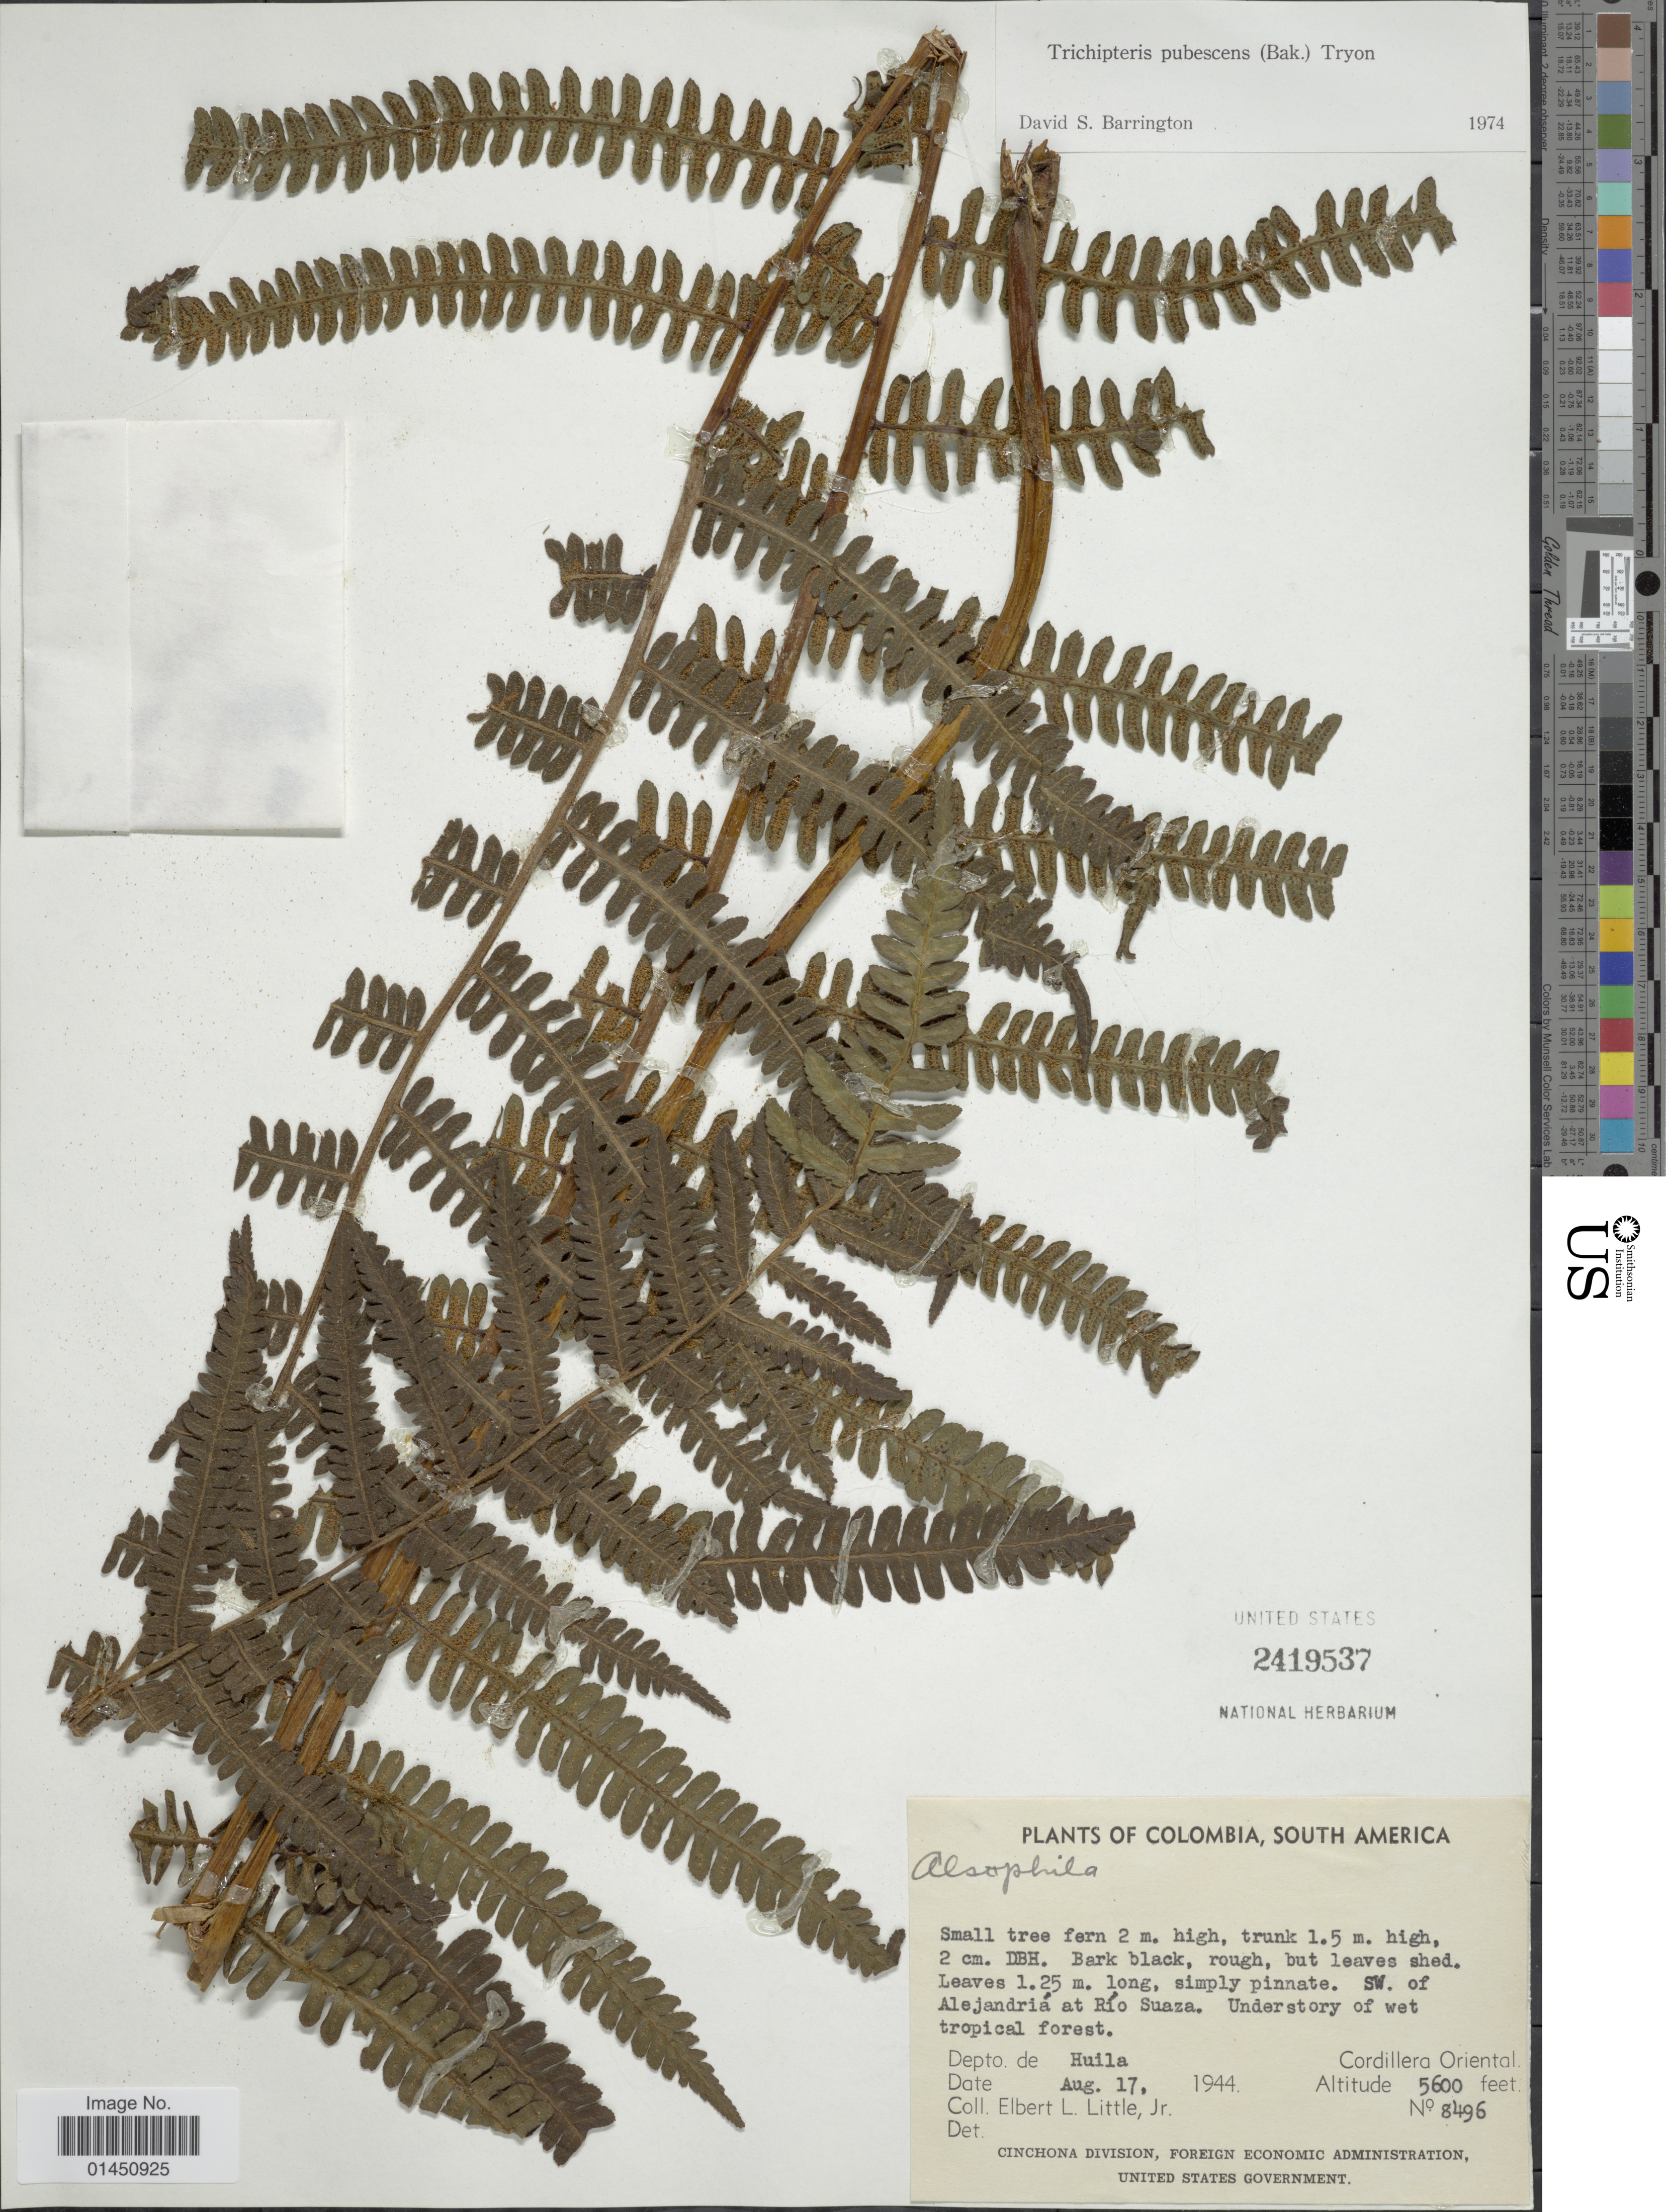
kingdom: Plantae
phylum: Tracheophyta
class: Polypodiopsida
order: Cyatheales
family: Cyatheaceae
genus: Cyathea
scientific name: Cyathea bipinnatifida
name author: (Baker) Domin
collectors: E. L. Little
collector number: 8496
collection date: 1944-08-17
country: Colombia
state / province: Huila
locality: SW. of Alejandria at Rio Suaza, Cordillera Oriental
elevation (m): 1707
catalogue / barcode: US 2419537